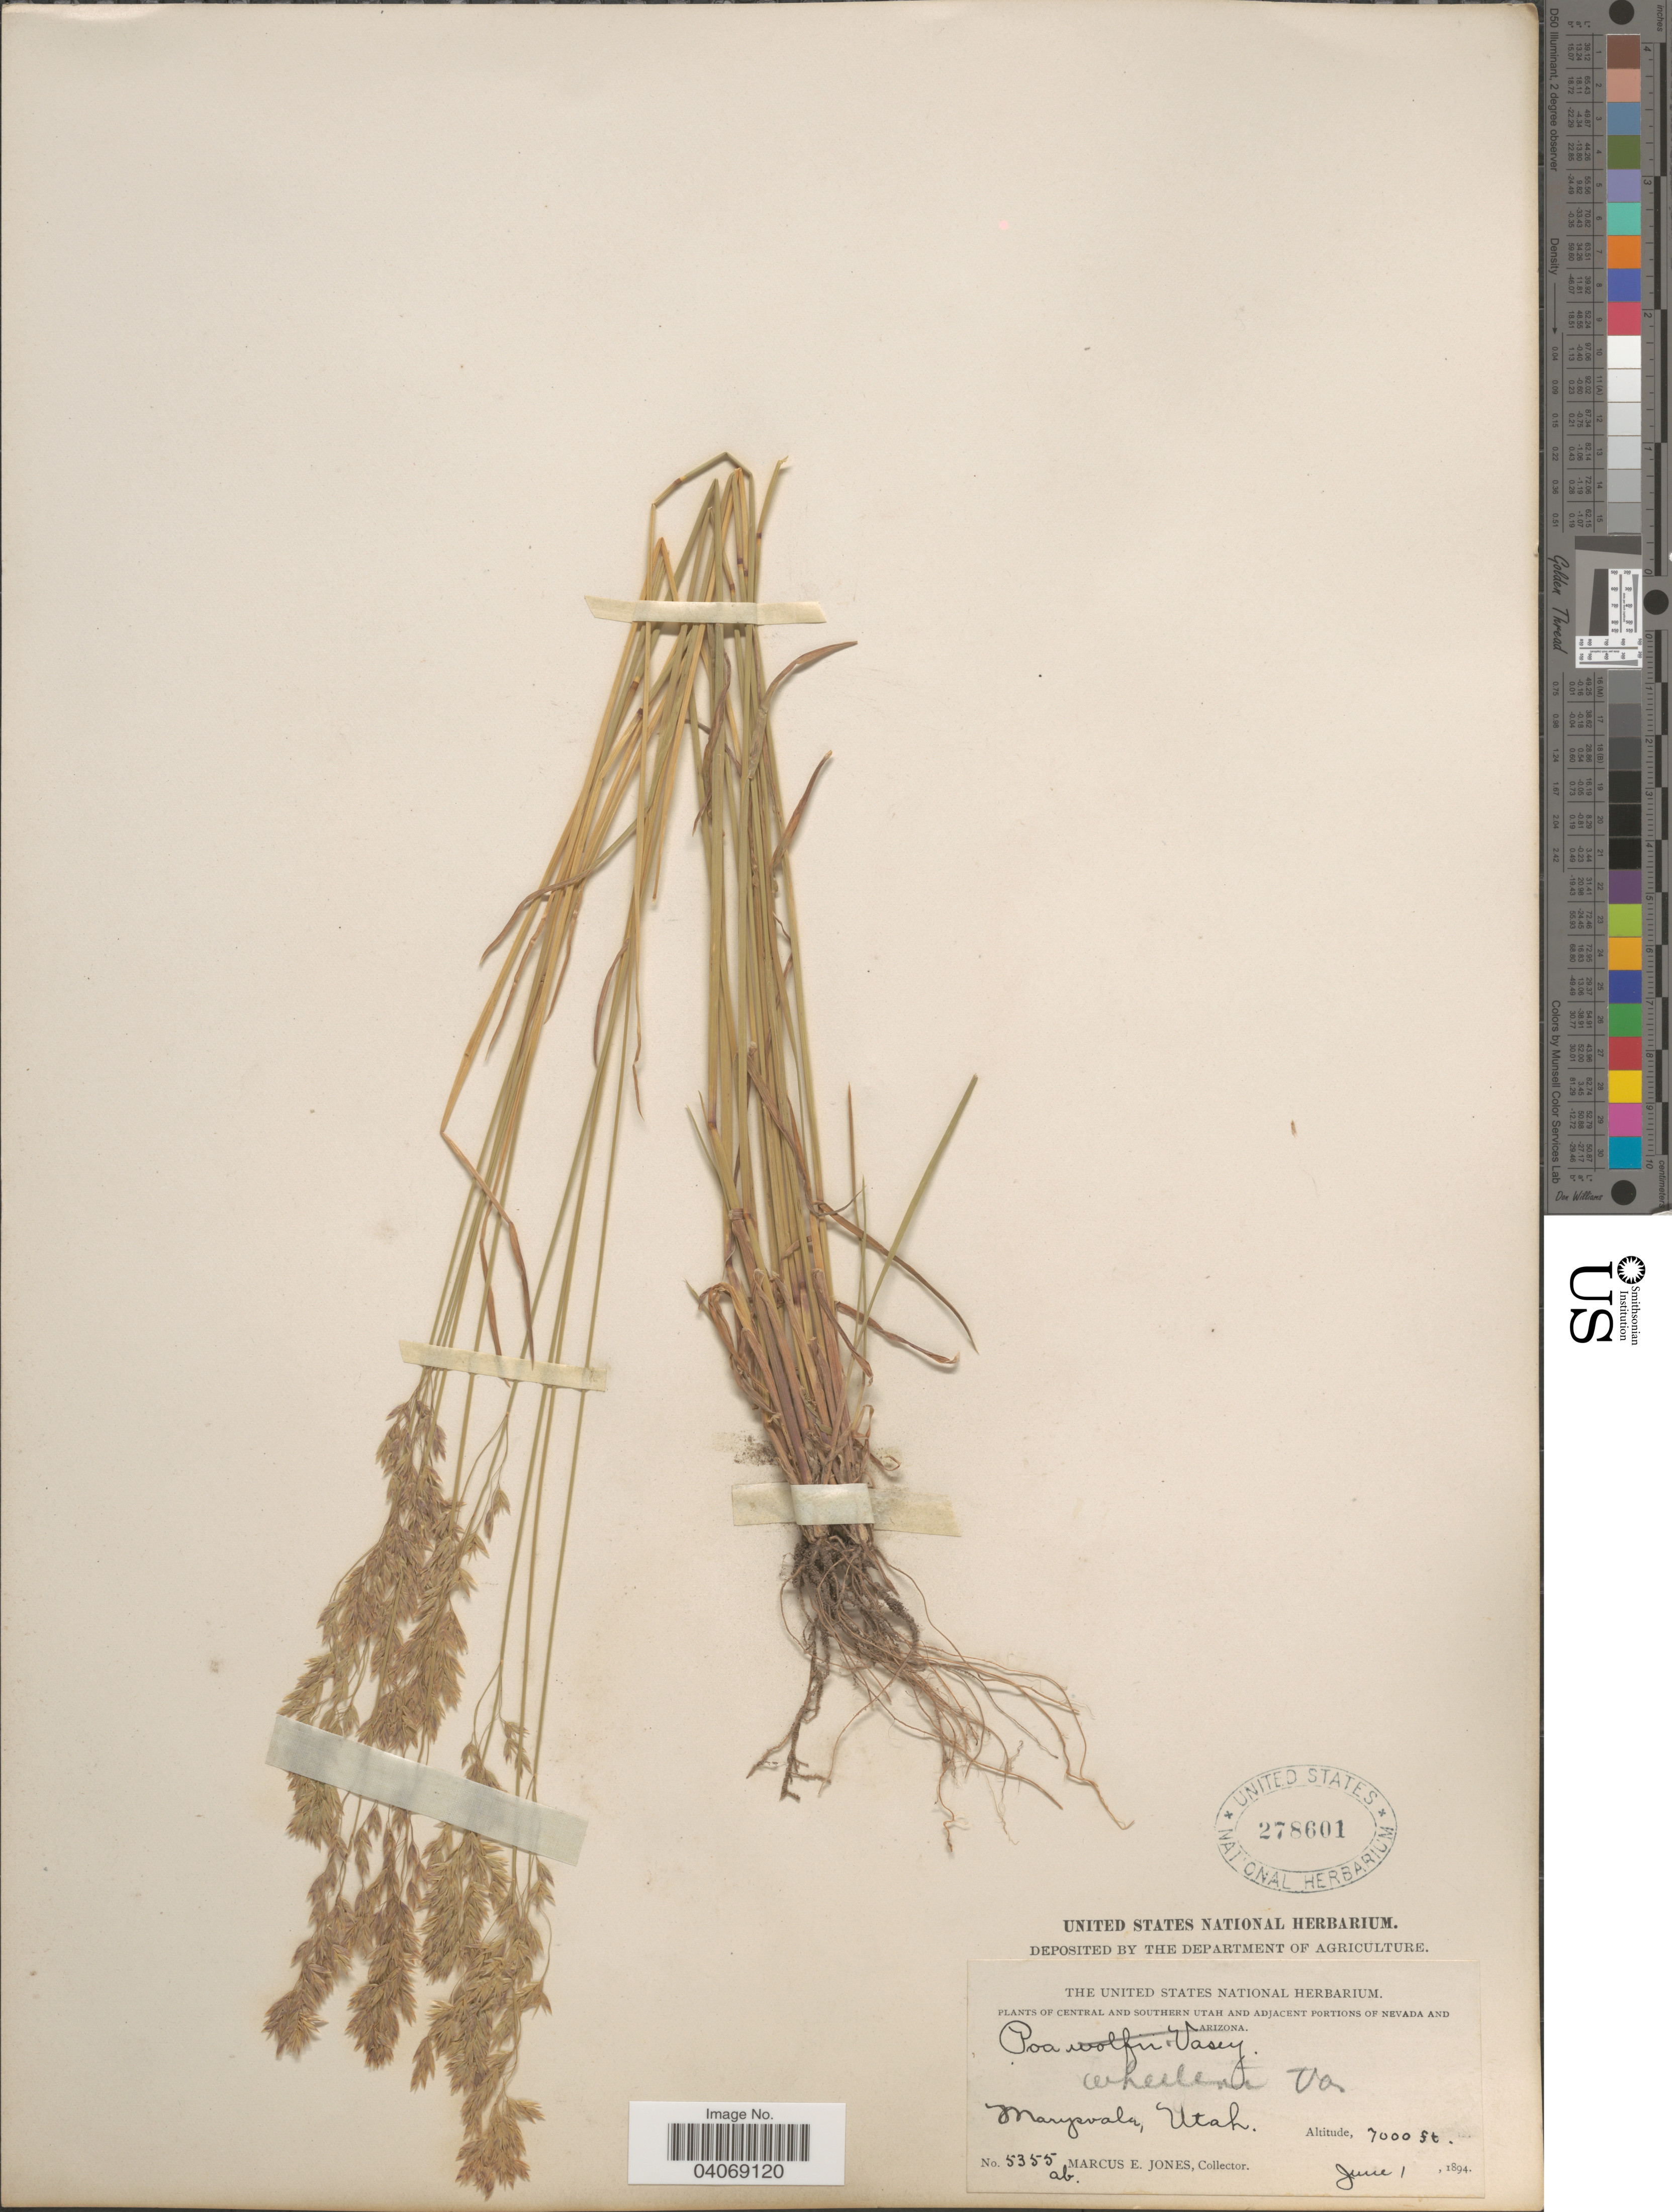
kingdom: Plantae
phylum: Tracheophyta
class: Liliopsida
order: Poales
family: Poaceae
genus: Poa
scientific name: Poa wheeleri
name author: Vasey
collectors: M. E. Jones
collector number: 5355ab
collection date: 1894-06-01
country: United States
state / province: Utah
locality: Central and Southern Utah. Marysvale.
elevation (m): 2134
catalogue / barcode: US 278601